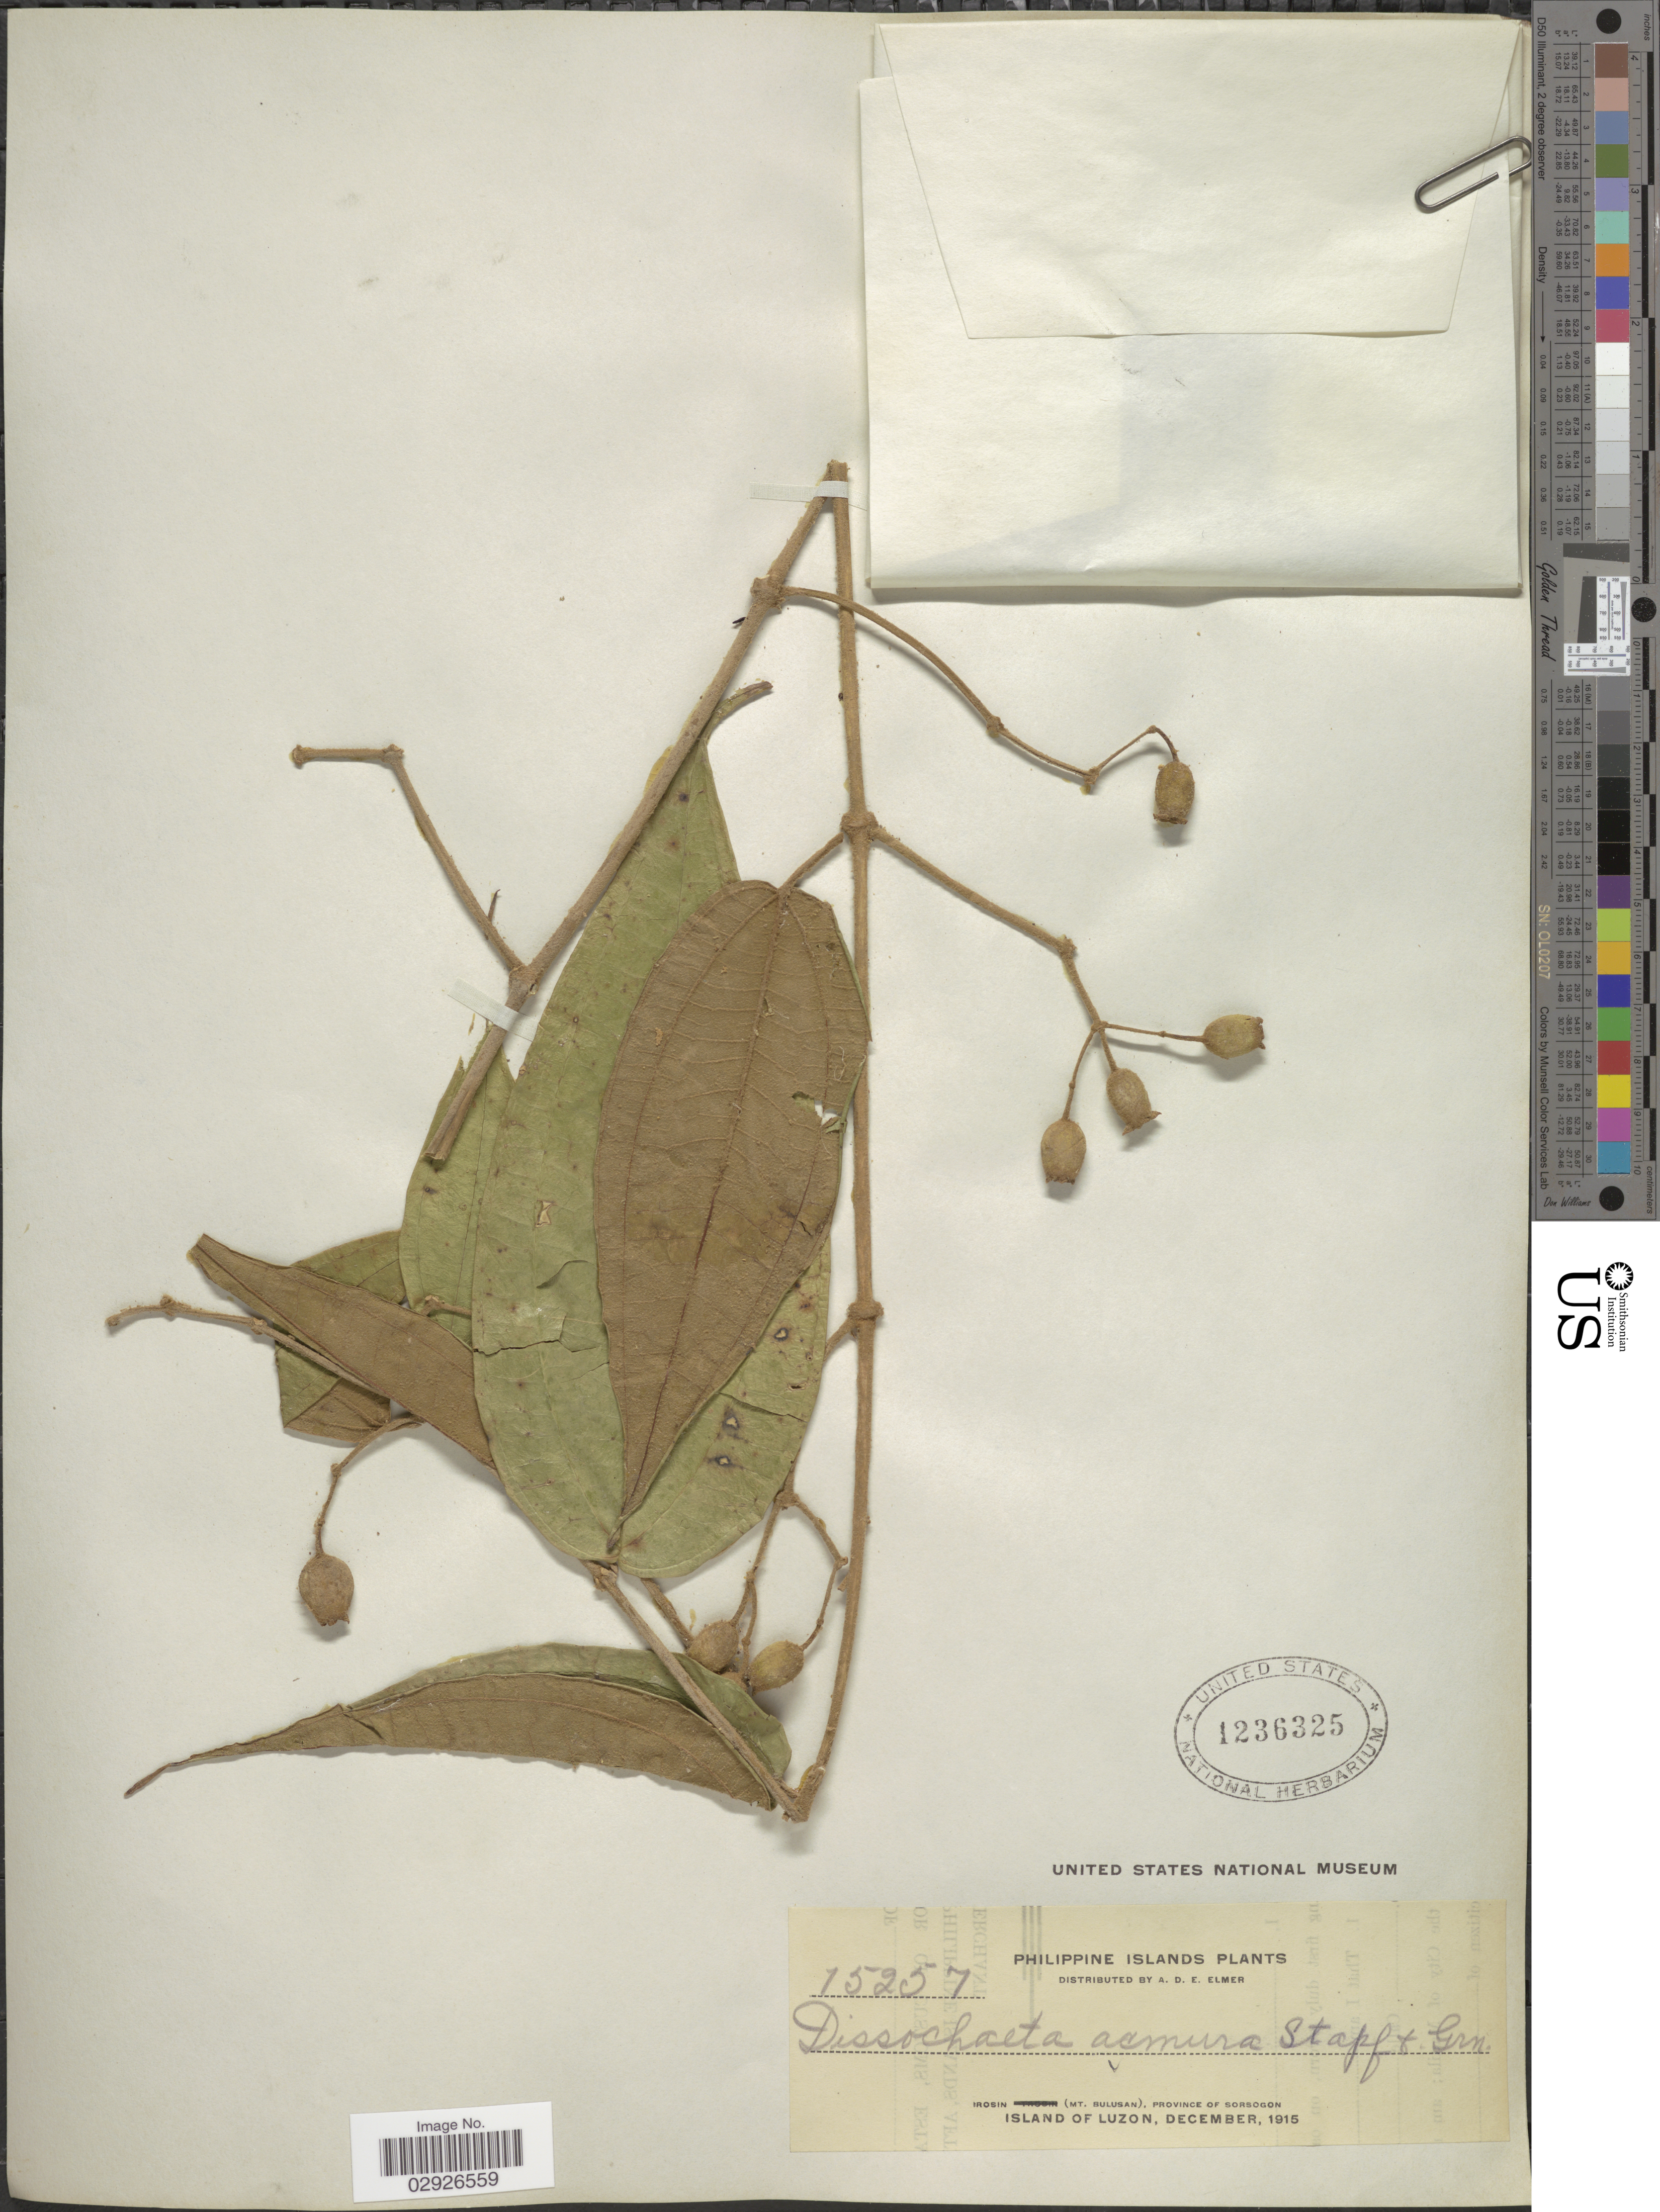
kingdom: Plantae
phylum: Tracheophyta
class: Magnoliopsida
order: Myrtales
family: Melastomataceae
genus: Dissochaeta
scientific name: Dissochaeta acmura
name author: Stapf & M.L. Green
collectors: A. D. E. Elmer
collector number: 15257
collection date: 1915-12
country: Philippines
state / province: Bicol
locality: Irosin (Mt. Bulusan), Province of Sorsogon. Island of Luzon.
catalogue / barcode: US 1236325